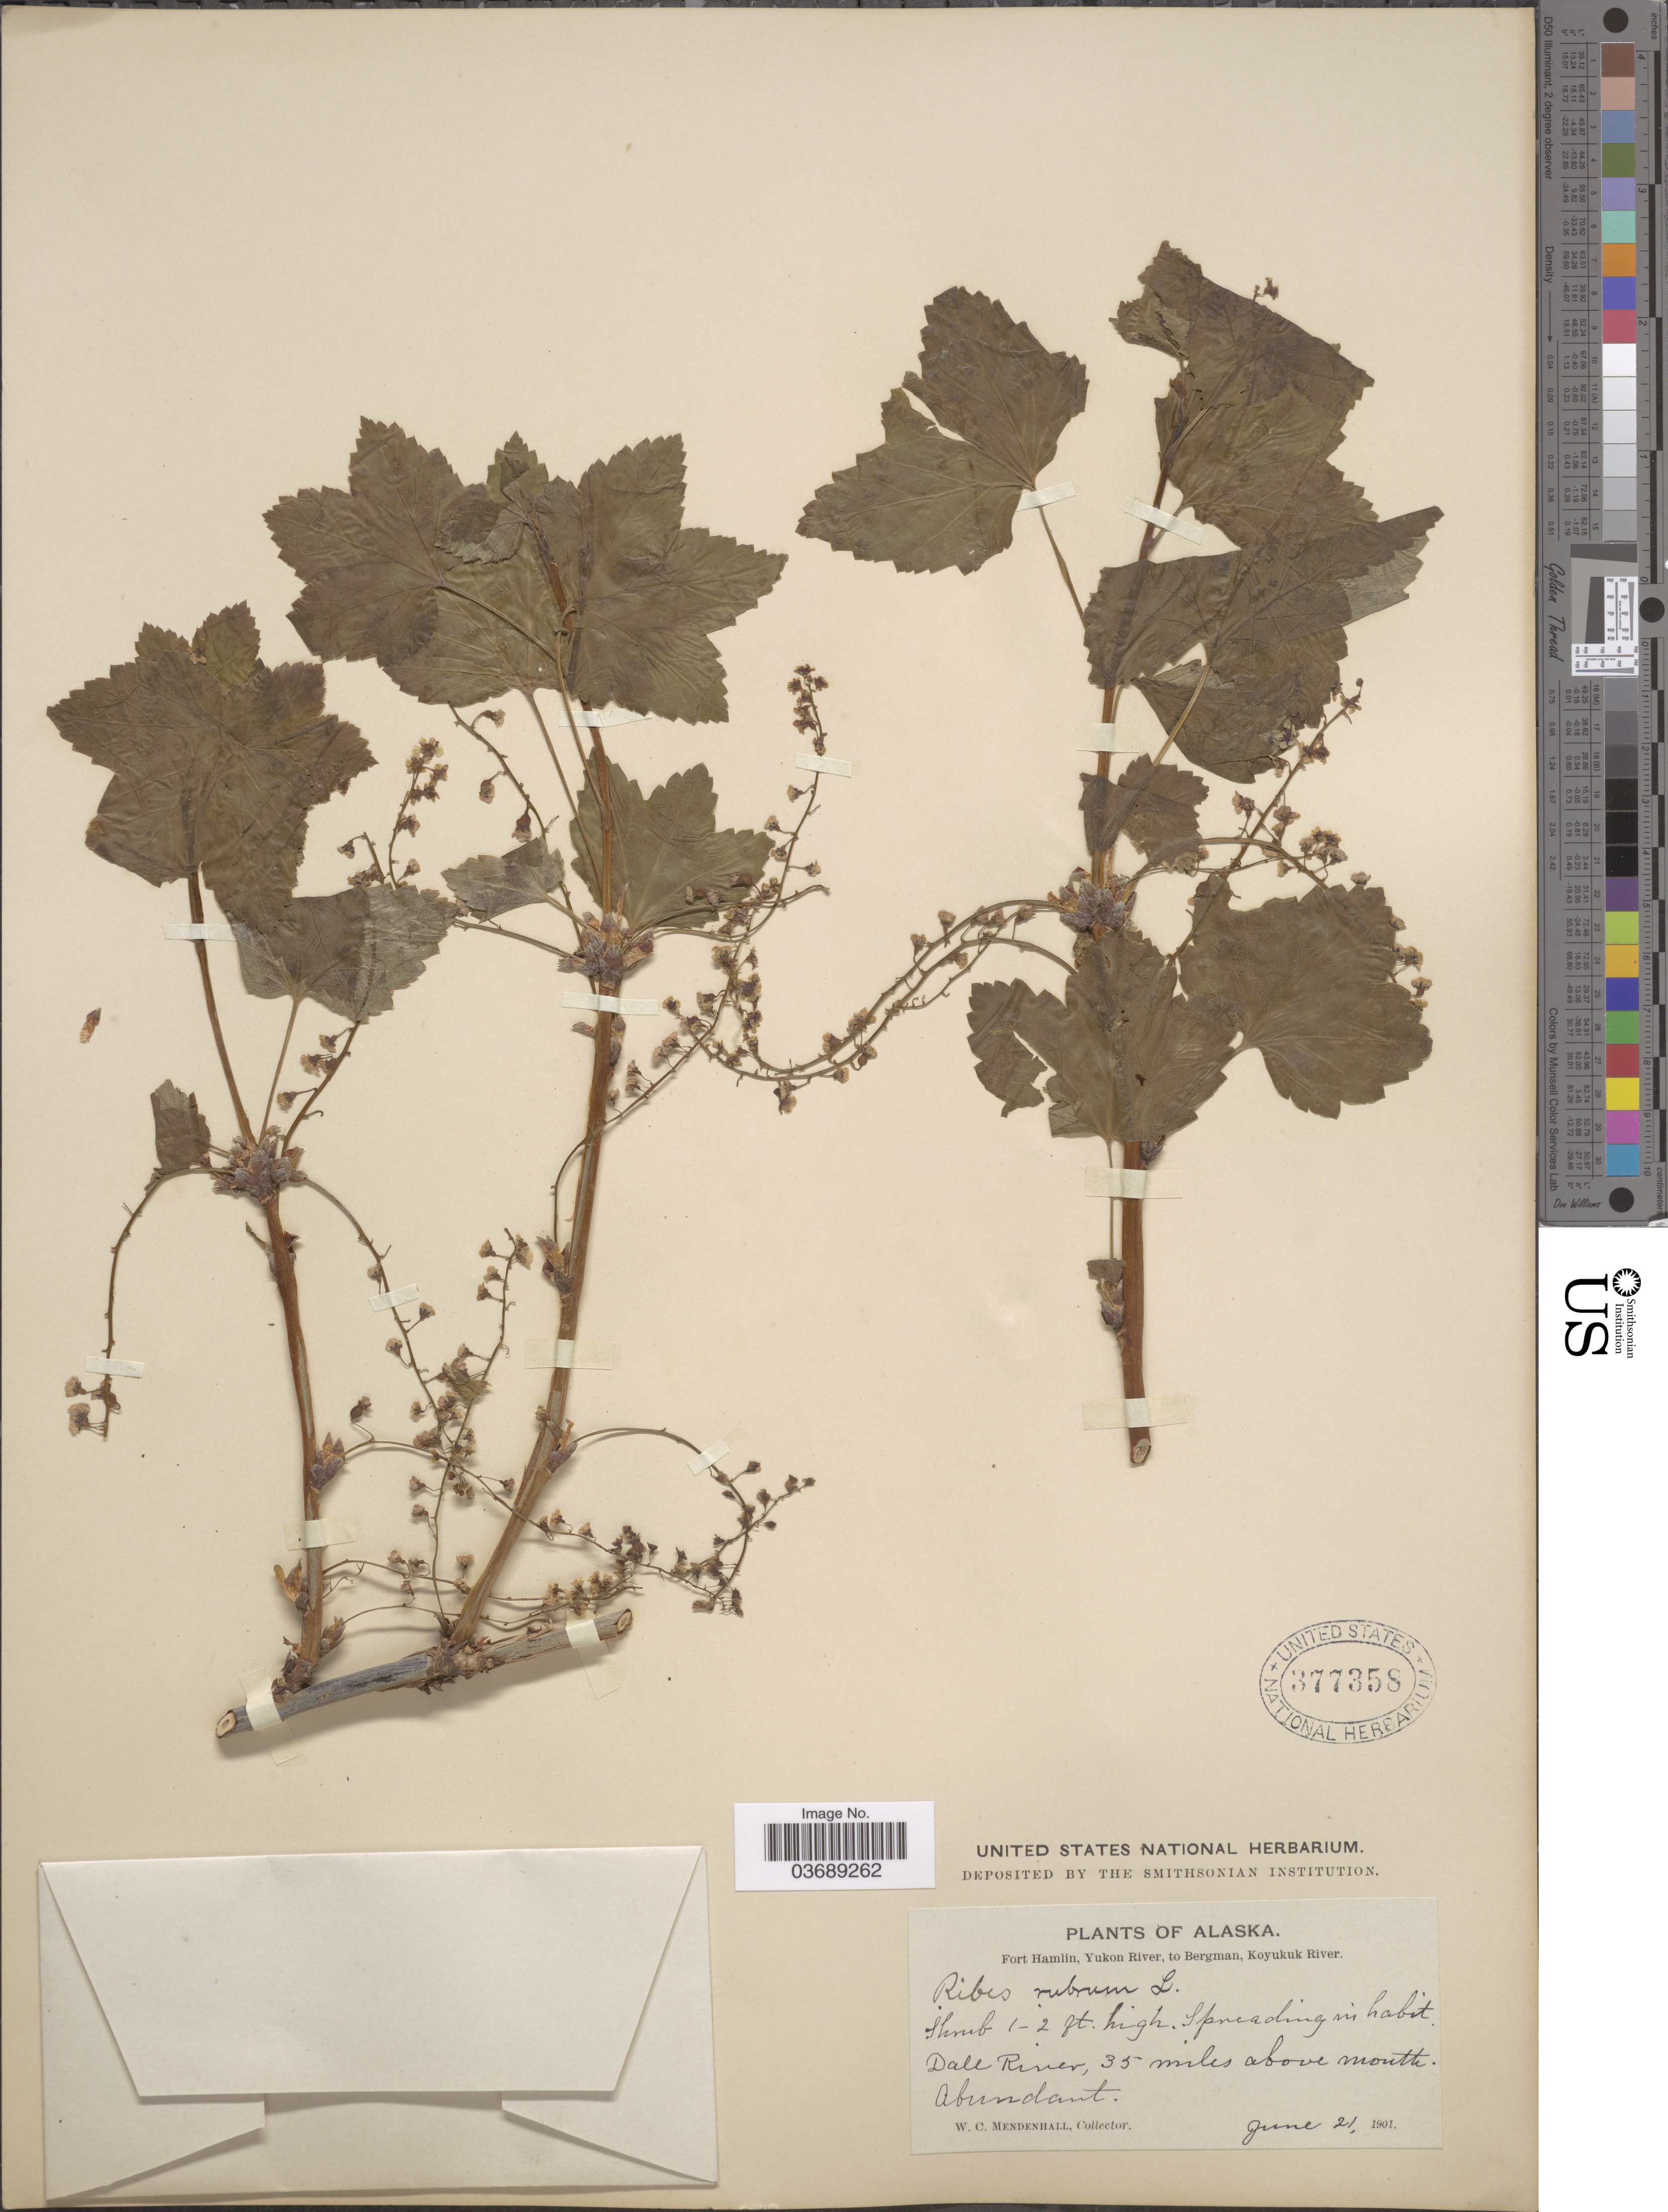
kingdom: Plantae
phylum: Tracheophyta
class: Magnoliopsida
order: Saxifragales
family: Grossulariaceae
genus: Ribes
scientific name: Ribes triste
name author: Pall.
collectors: W. Mendenhall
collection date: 1901-06-21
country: United States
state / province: Alaska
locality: Fort Hamlin, Yukon River, to Bergman, Koyukuk River. Dale River, 35 miles above mouth.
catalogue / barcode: US 377358